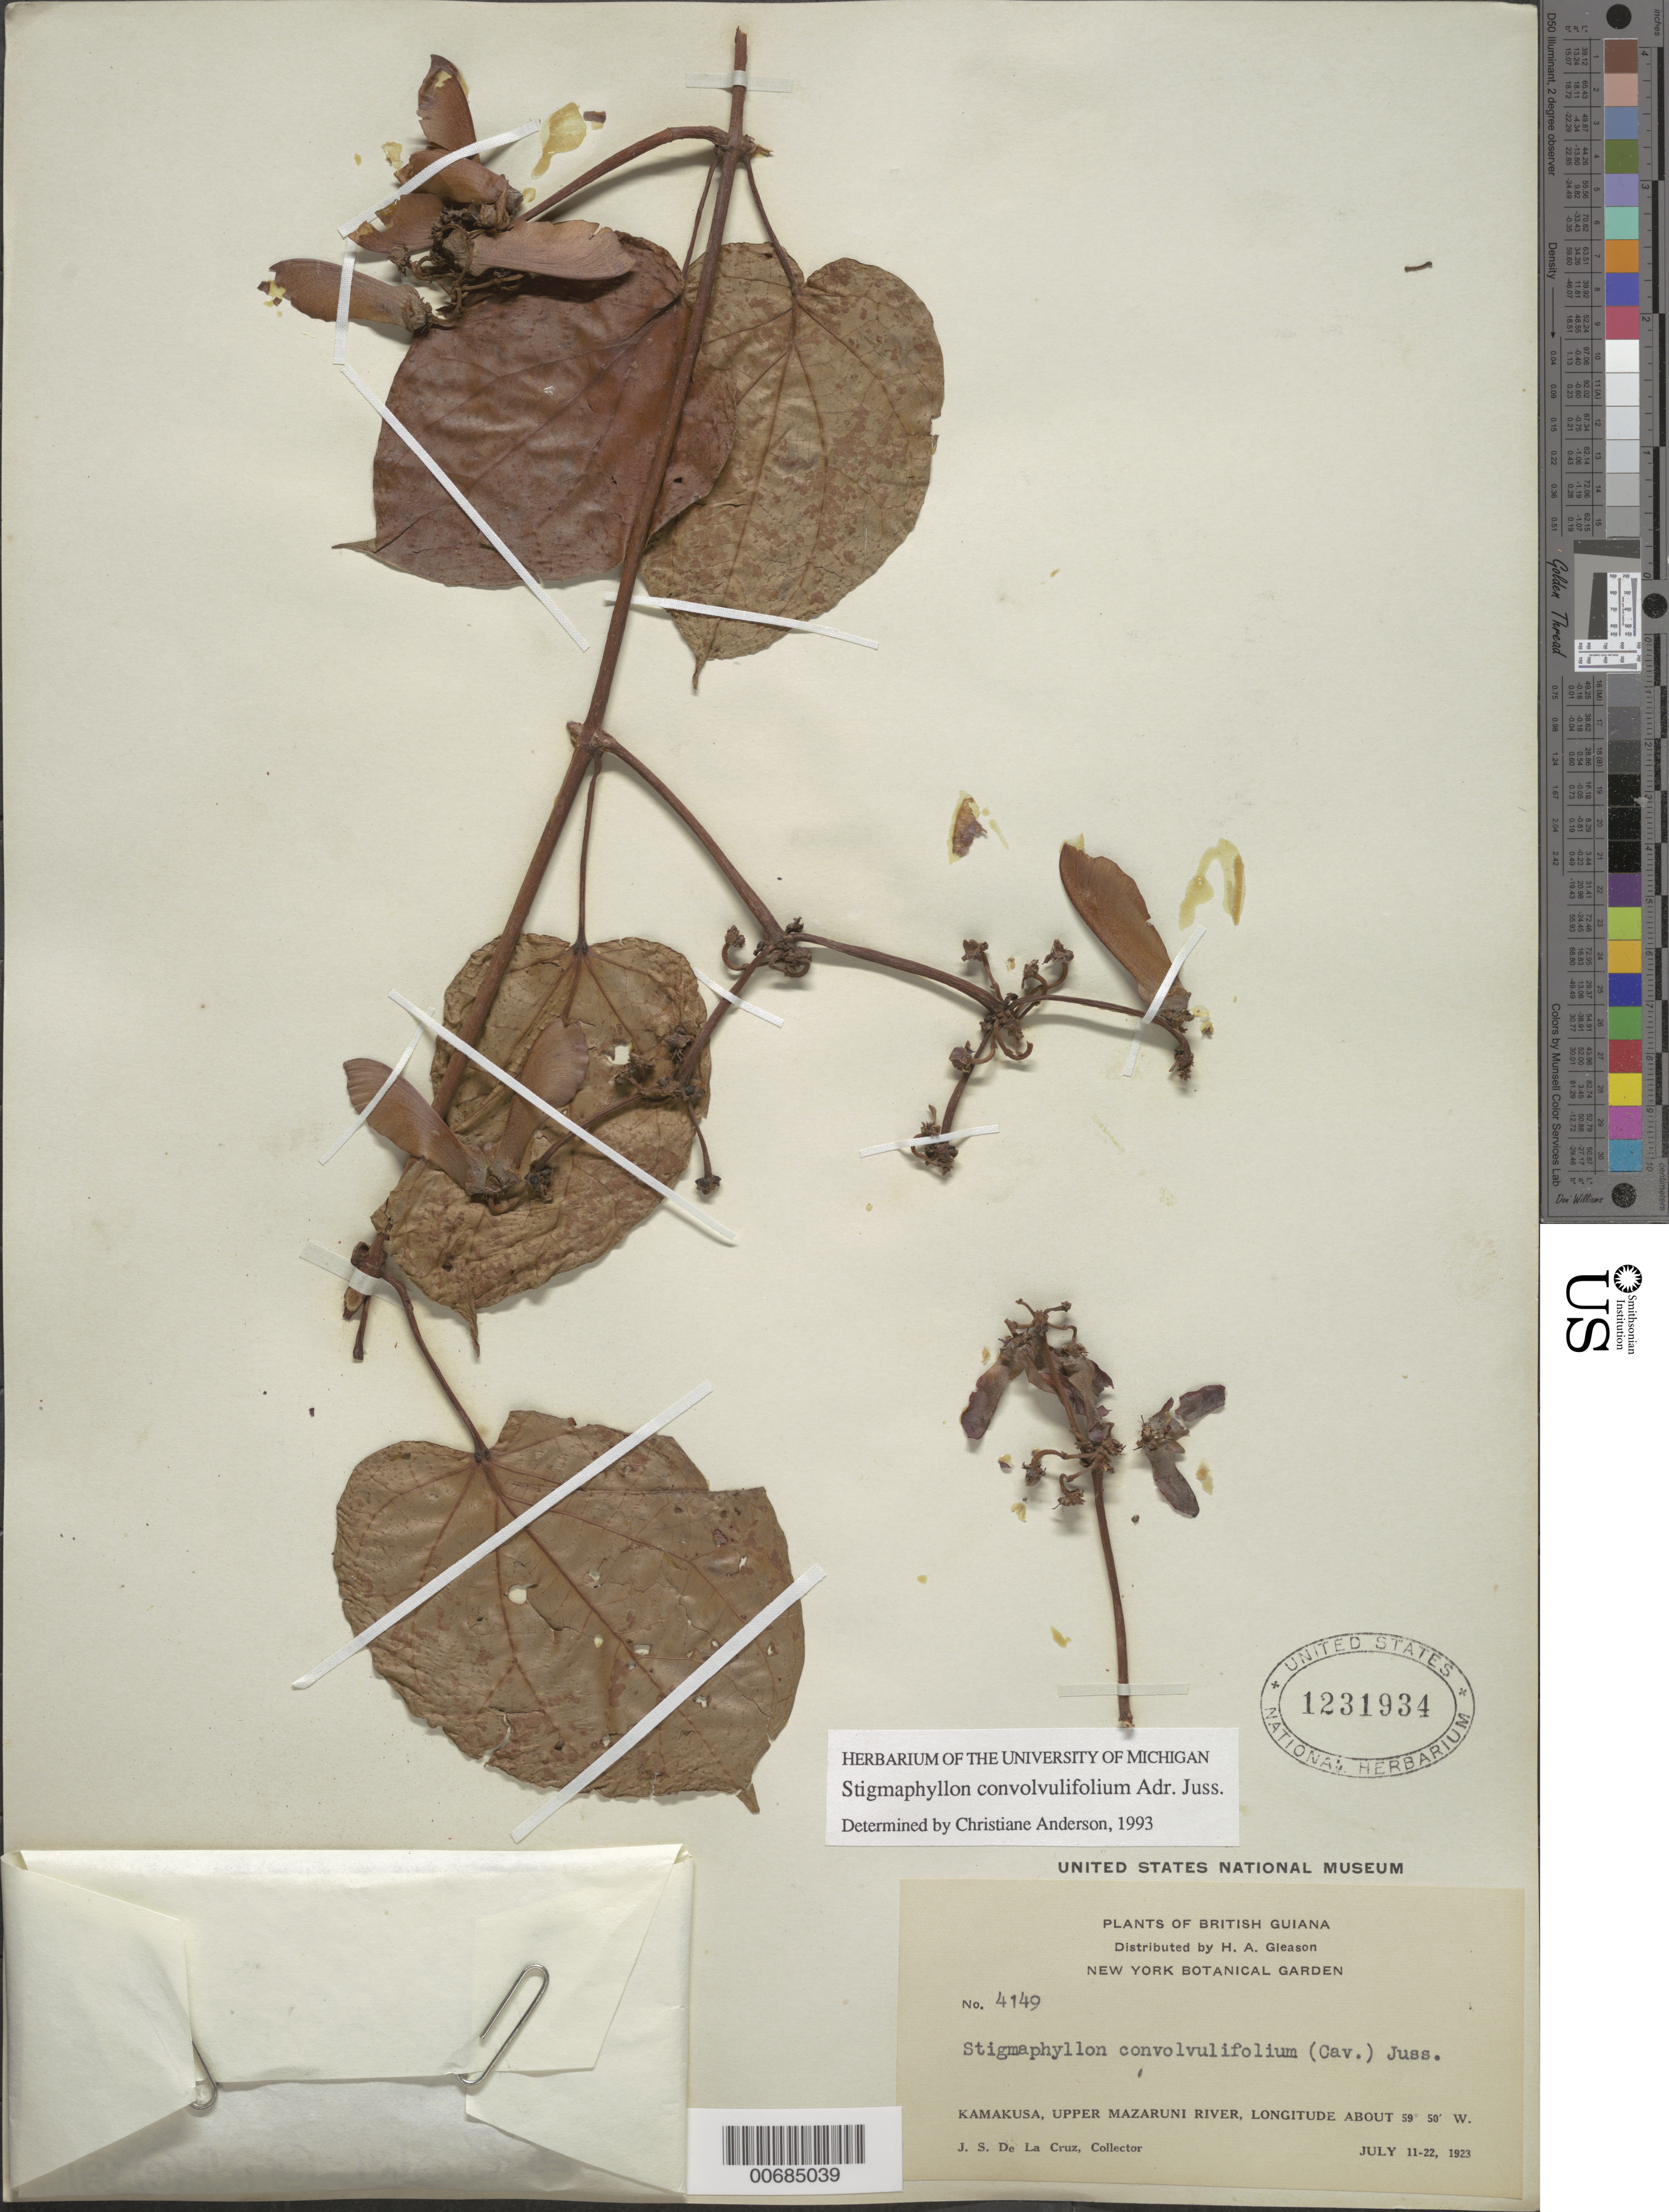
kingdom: Plantae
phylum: Tracheophyta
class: Magnoliopsida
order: Malpighiales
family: Malpighiaceae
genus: Stigmaphyllon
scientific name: Stigmaphyllon convolvulifolium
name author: A. Juss.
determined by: Anderson, C.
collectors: J. S. de la Cruz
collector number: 4149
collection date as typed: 11-Jul-23 to 22-Jul-23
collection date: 1923-07-11/1923-07-22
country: Guyana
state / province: Cuyuni-Mazaruni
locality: Kamakusa, Upper Mazaruni R.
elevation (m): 100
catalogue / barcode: US 1231934